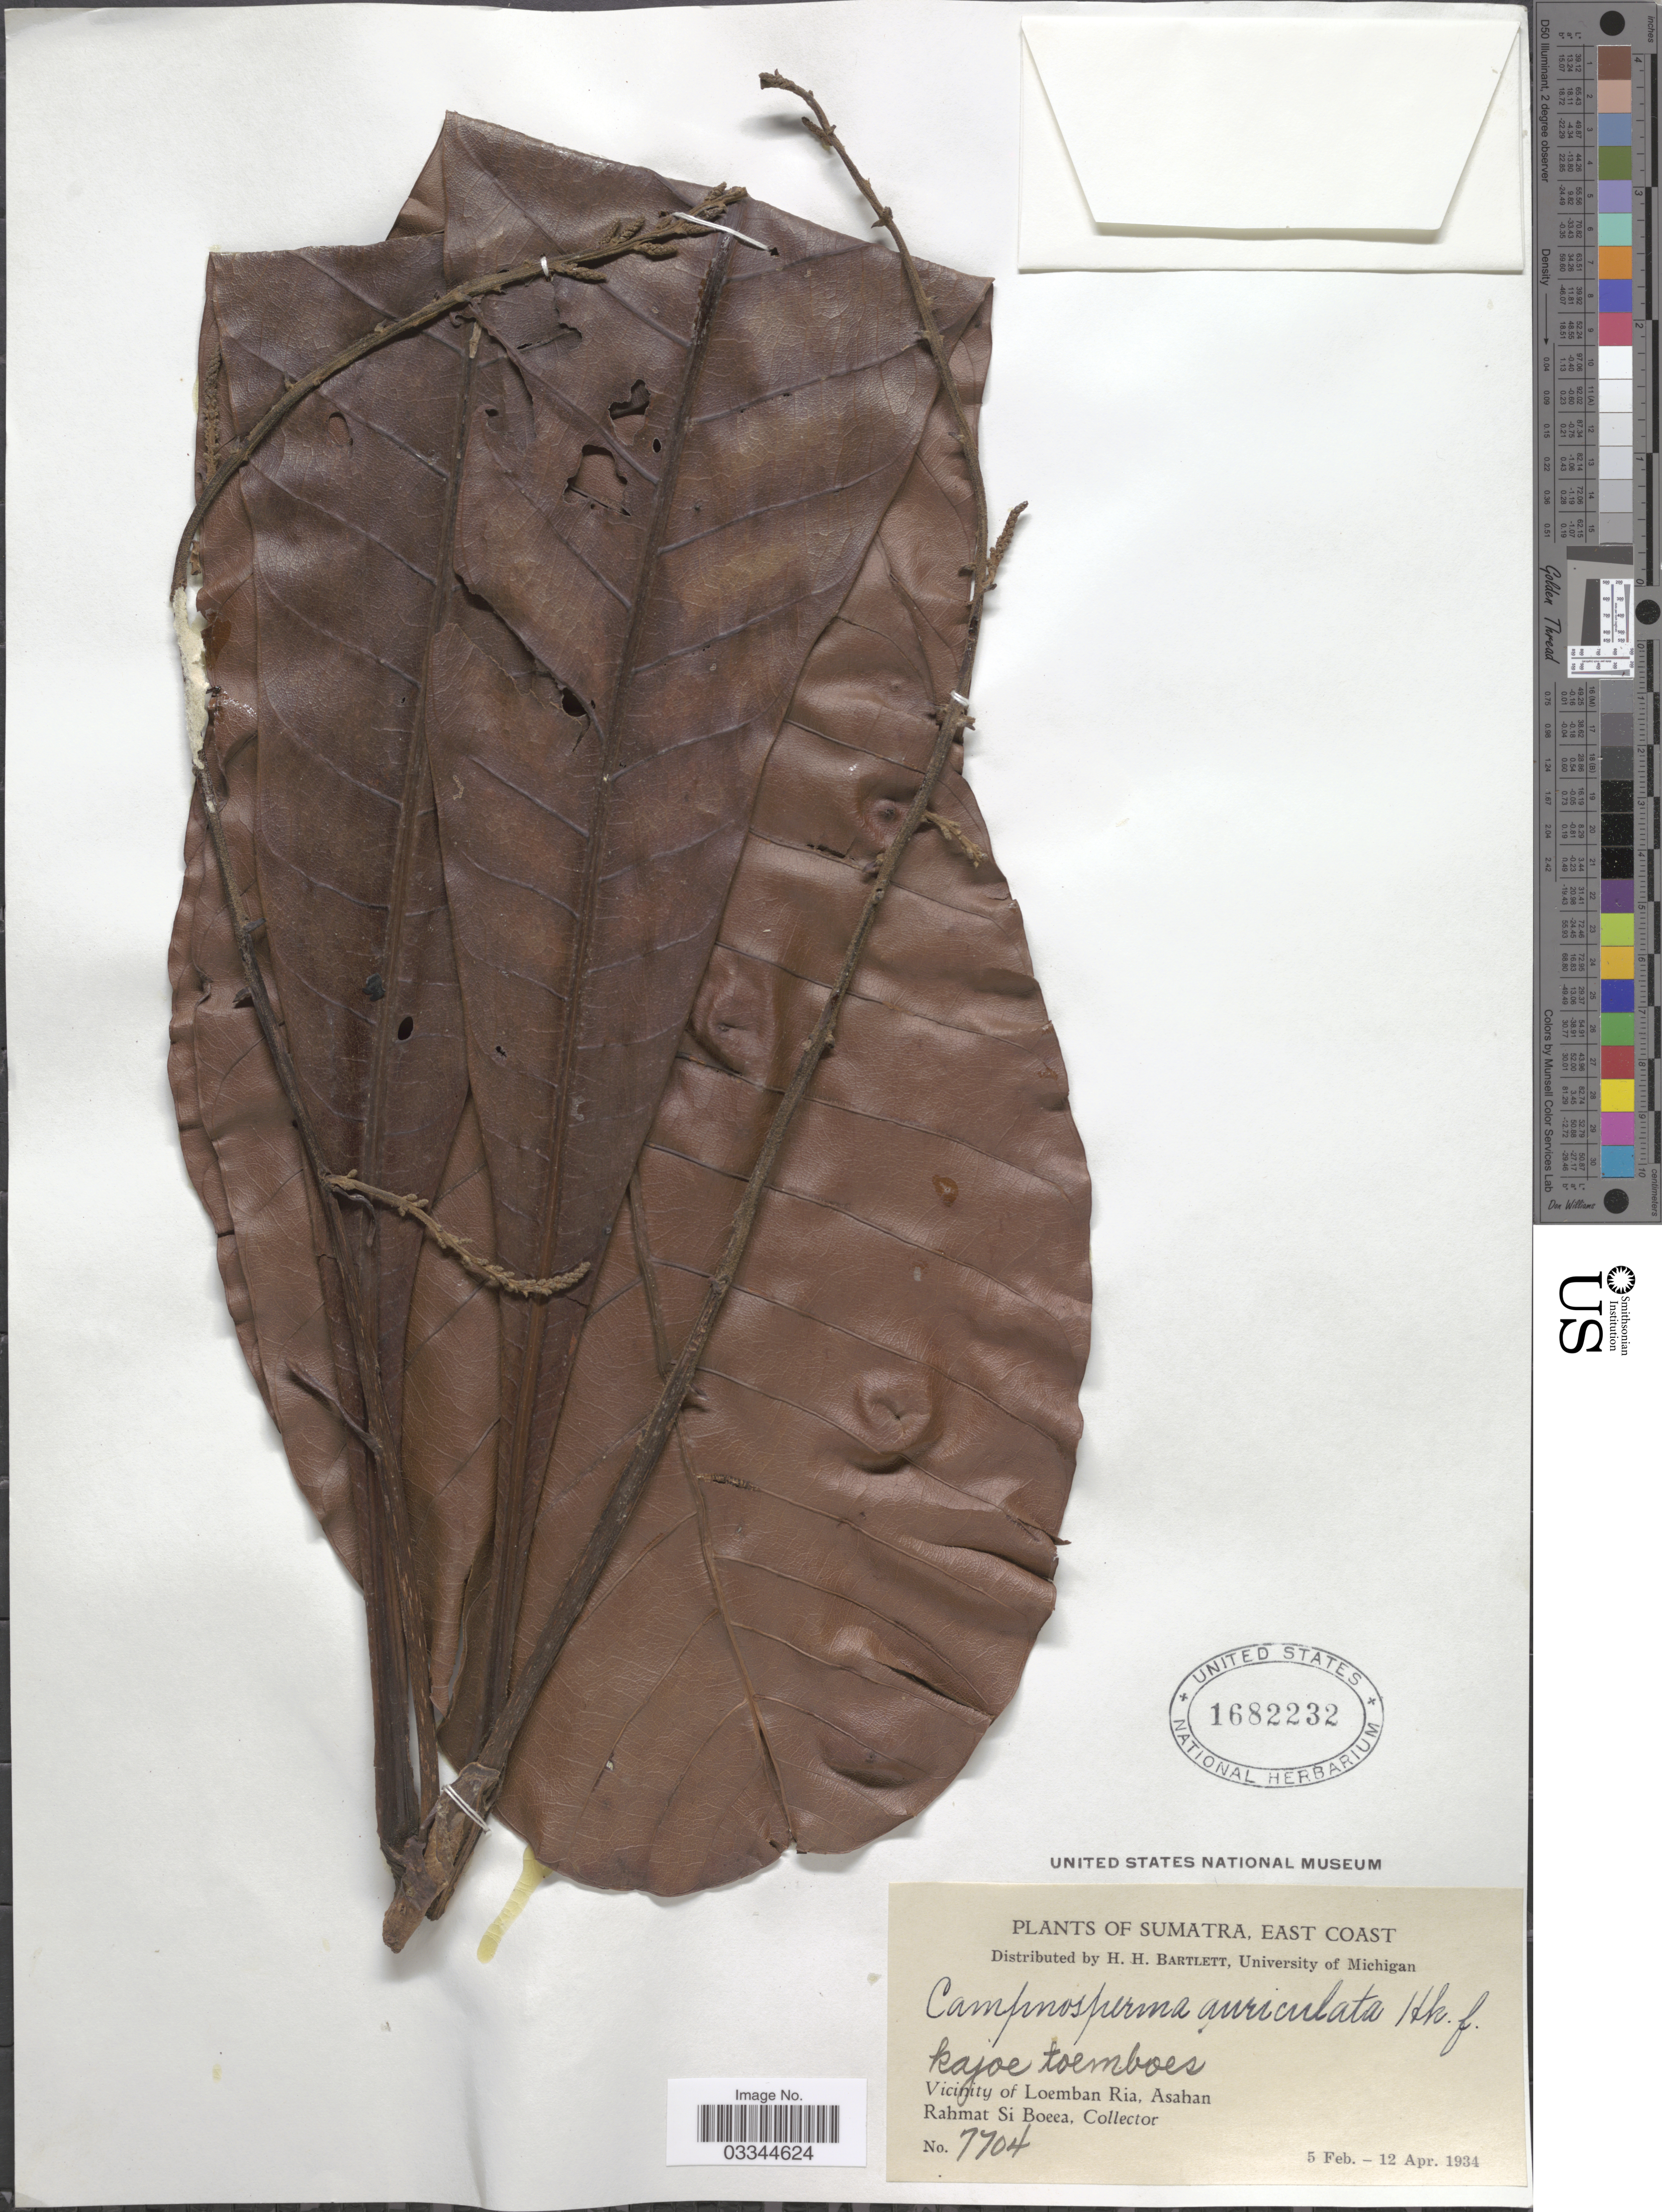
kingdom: Plantae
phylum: Tracheophyta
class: Magnoliopsida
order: Sapindales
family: Anacardiaceae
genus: Campnosperma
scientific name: Campnosperma auriculatum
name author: (Blume) Hook. f.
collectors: Rahmat Si Boeea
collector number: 7704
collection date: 1934-02-05/1934-04-12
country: Indonesia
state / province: Sumatra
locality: East Coast. Vicinity of Loemban Ria, Asahan.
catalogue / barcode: US 1682232